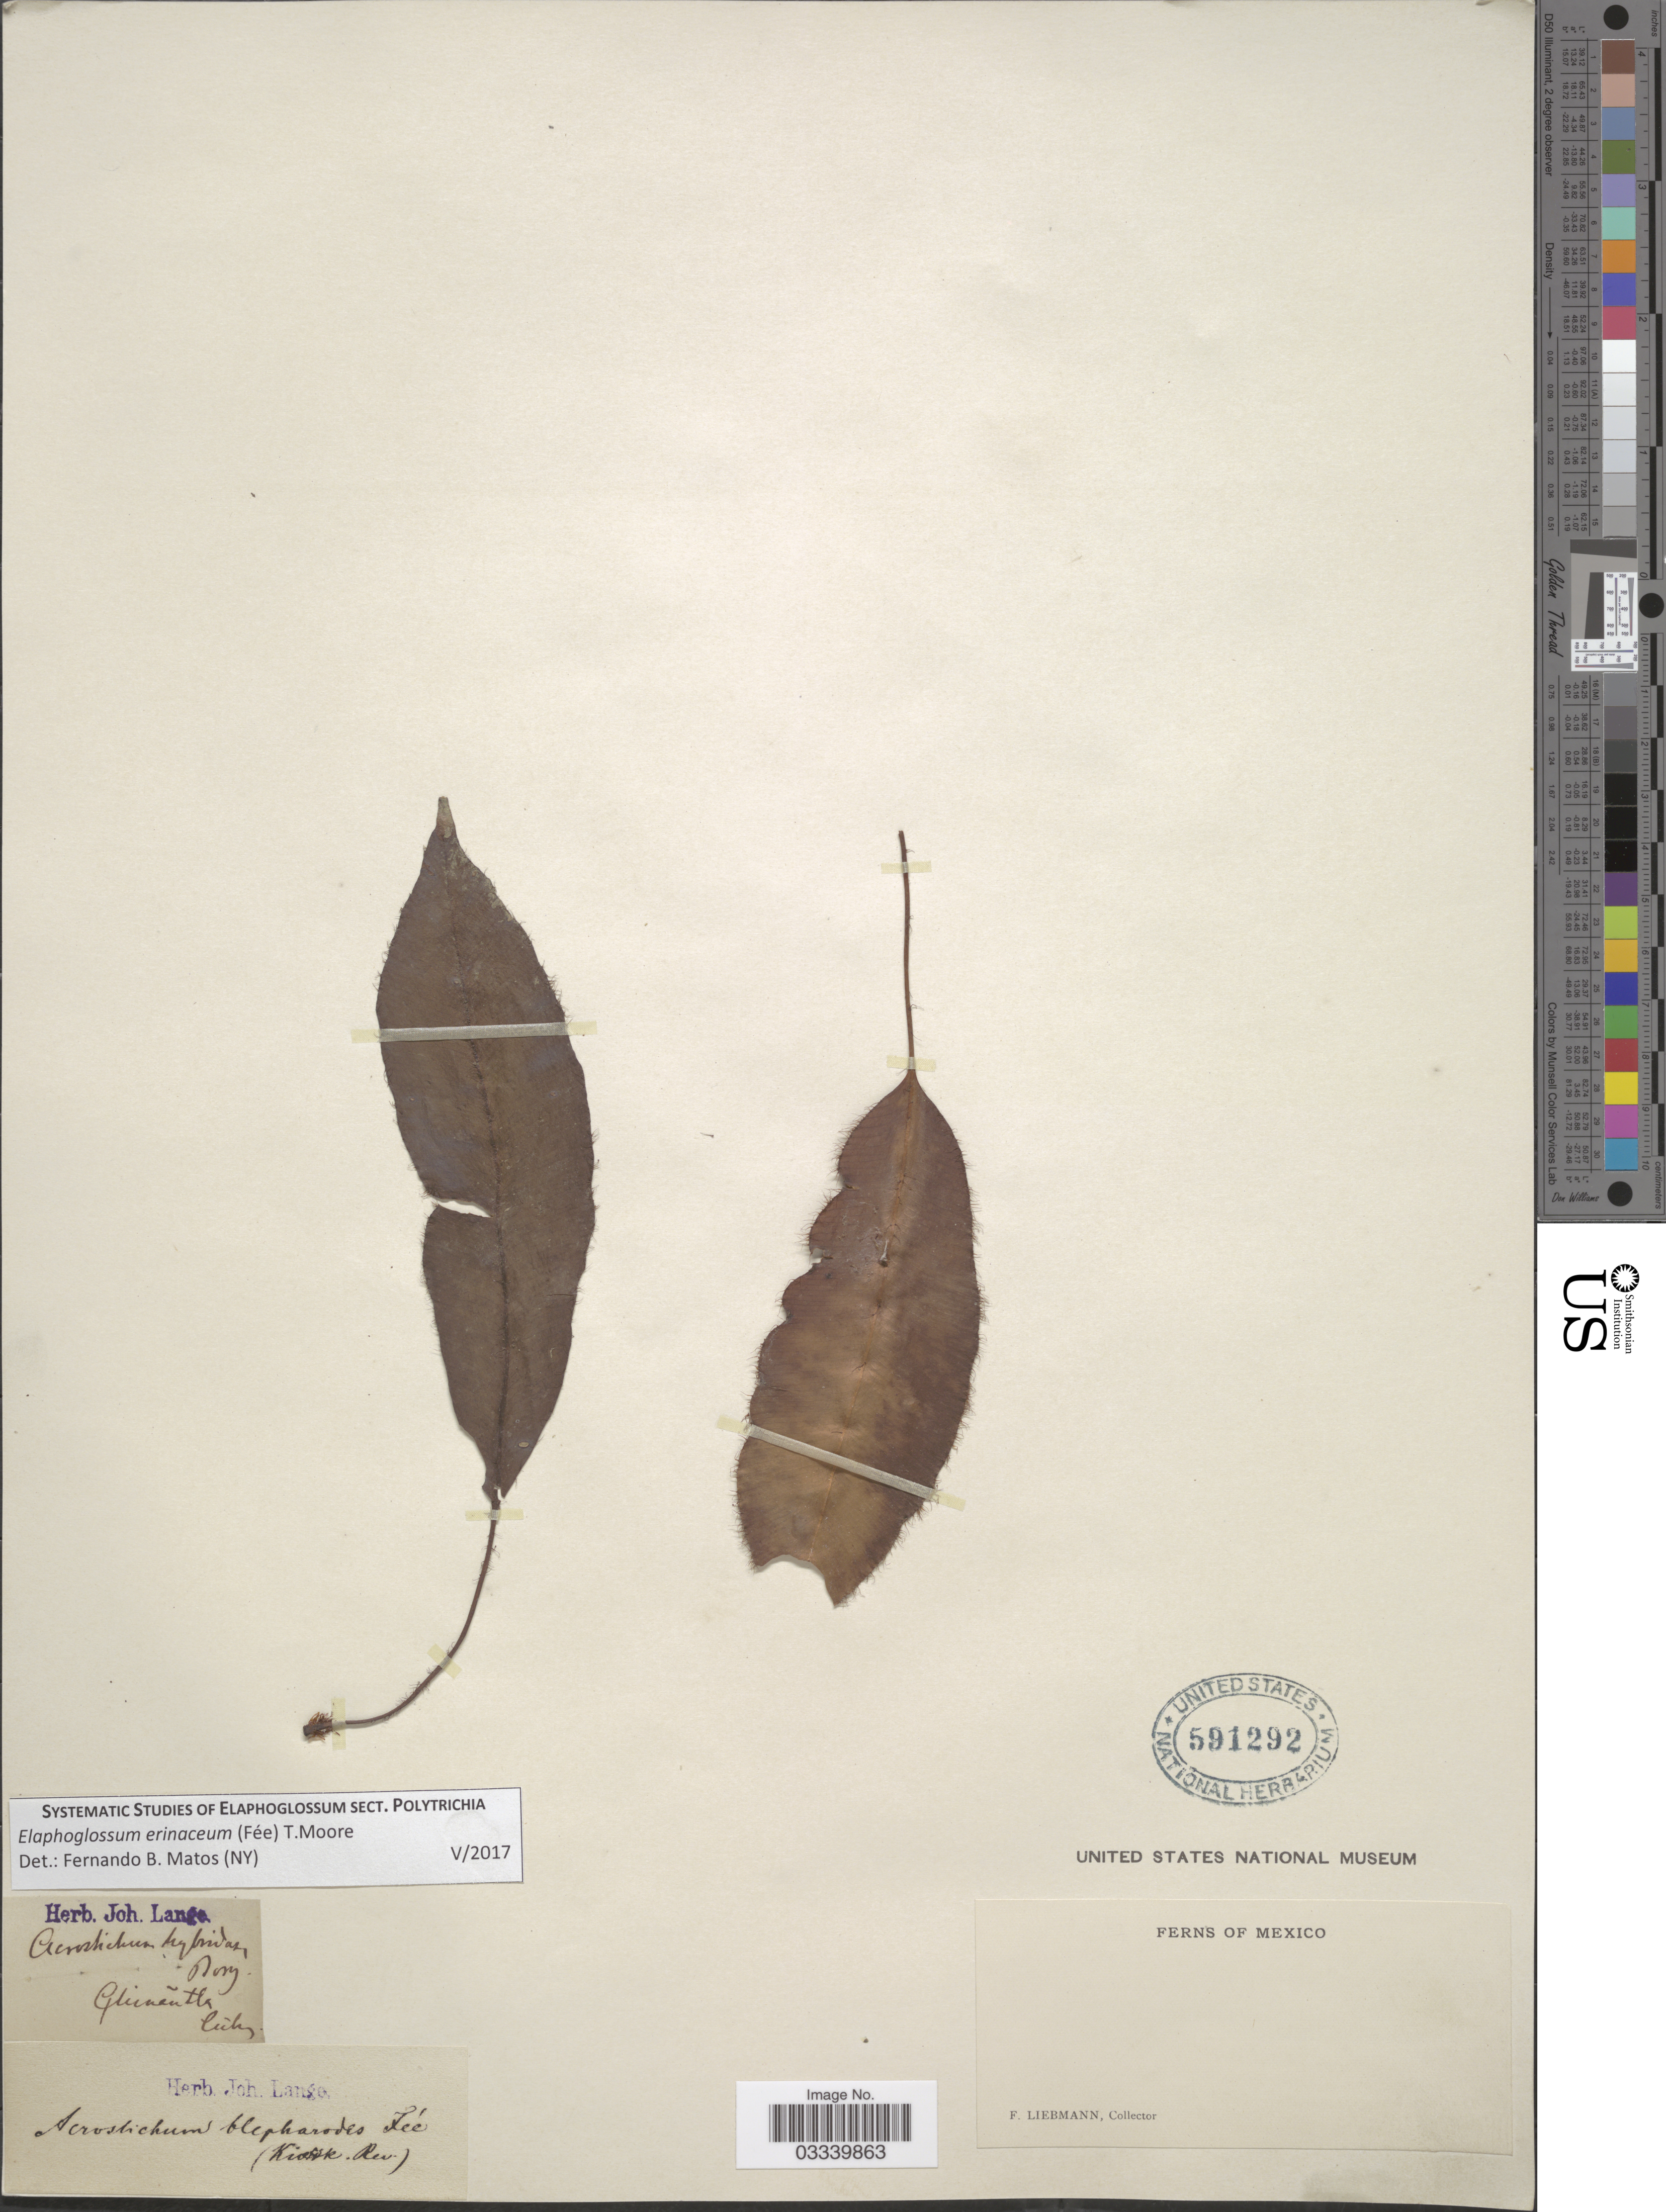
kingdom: Plantae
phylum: Tracheophyta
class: Polypodiopsida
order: Polypodiales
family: Dryopteridaceae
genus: Elaphoglossum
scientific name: Elaphoglossum erinaceum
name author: (Fée) T. Moore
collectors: F. Liebmann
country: Mexico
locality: Chinantla.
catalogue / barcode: US 591292